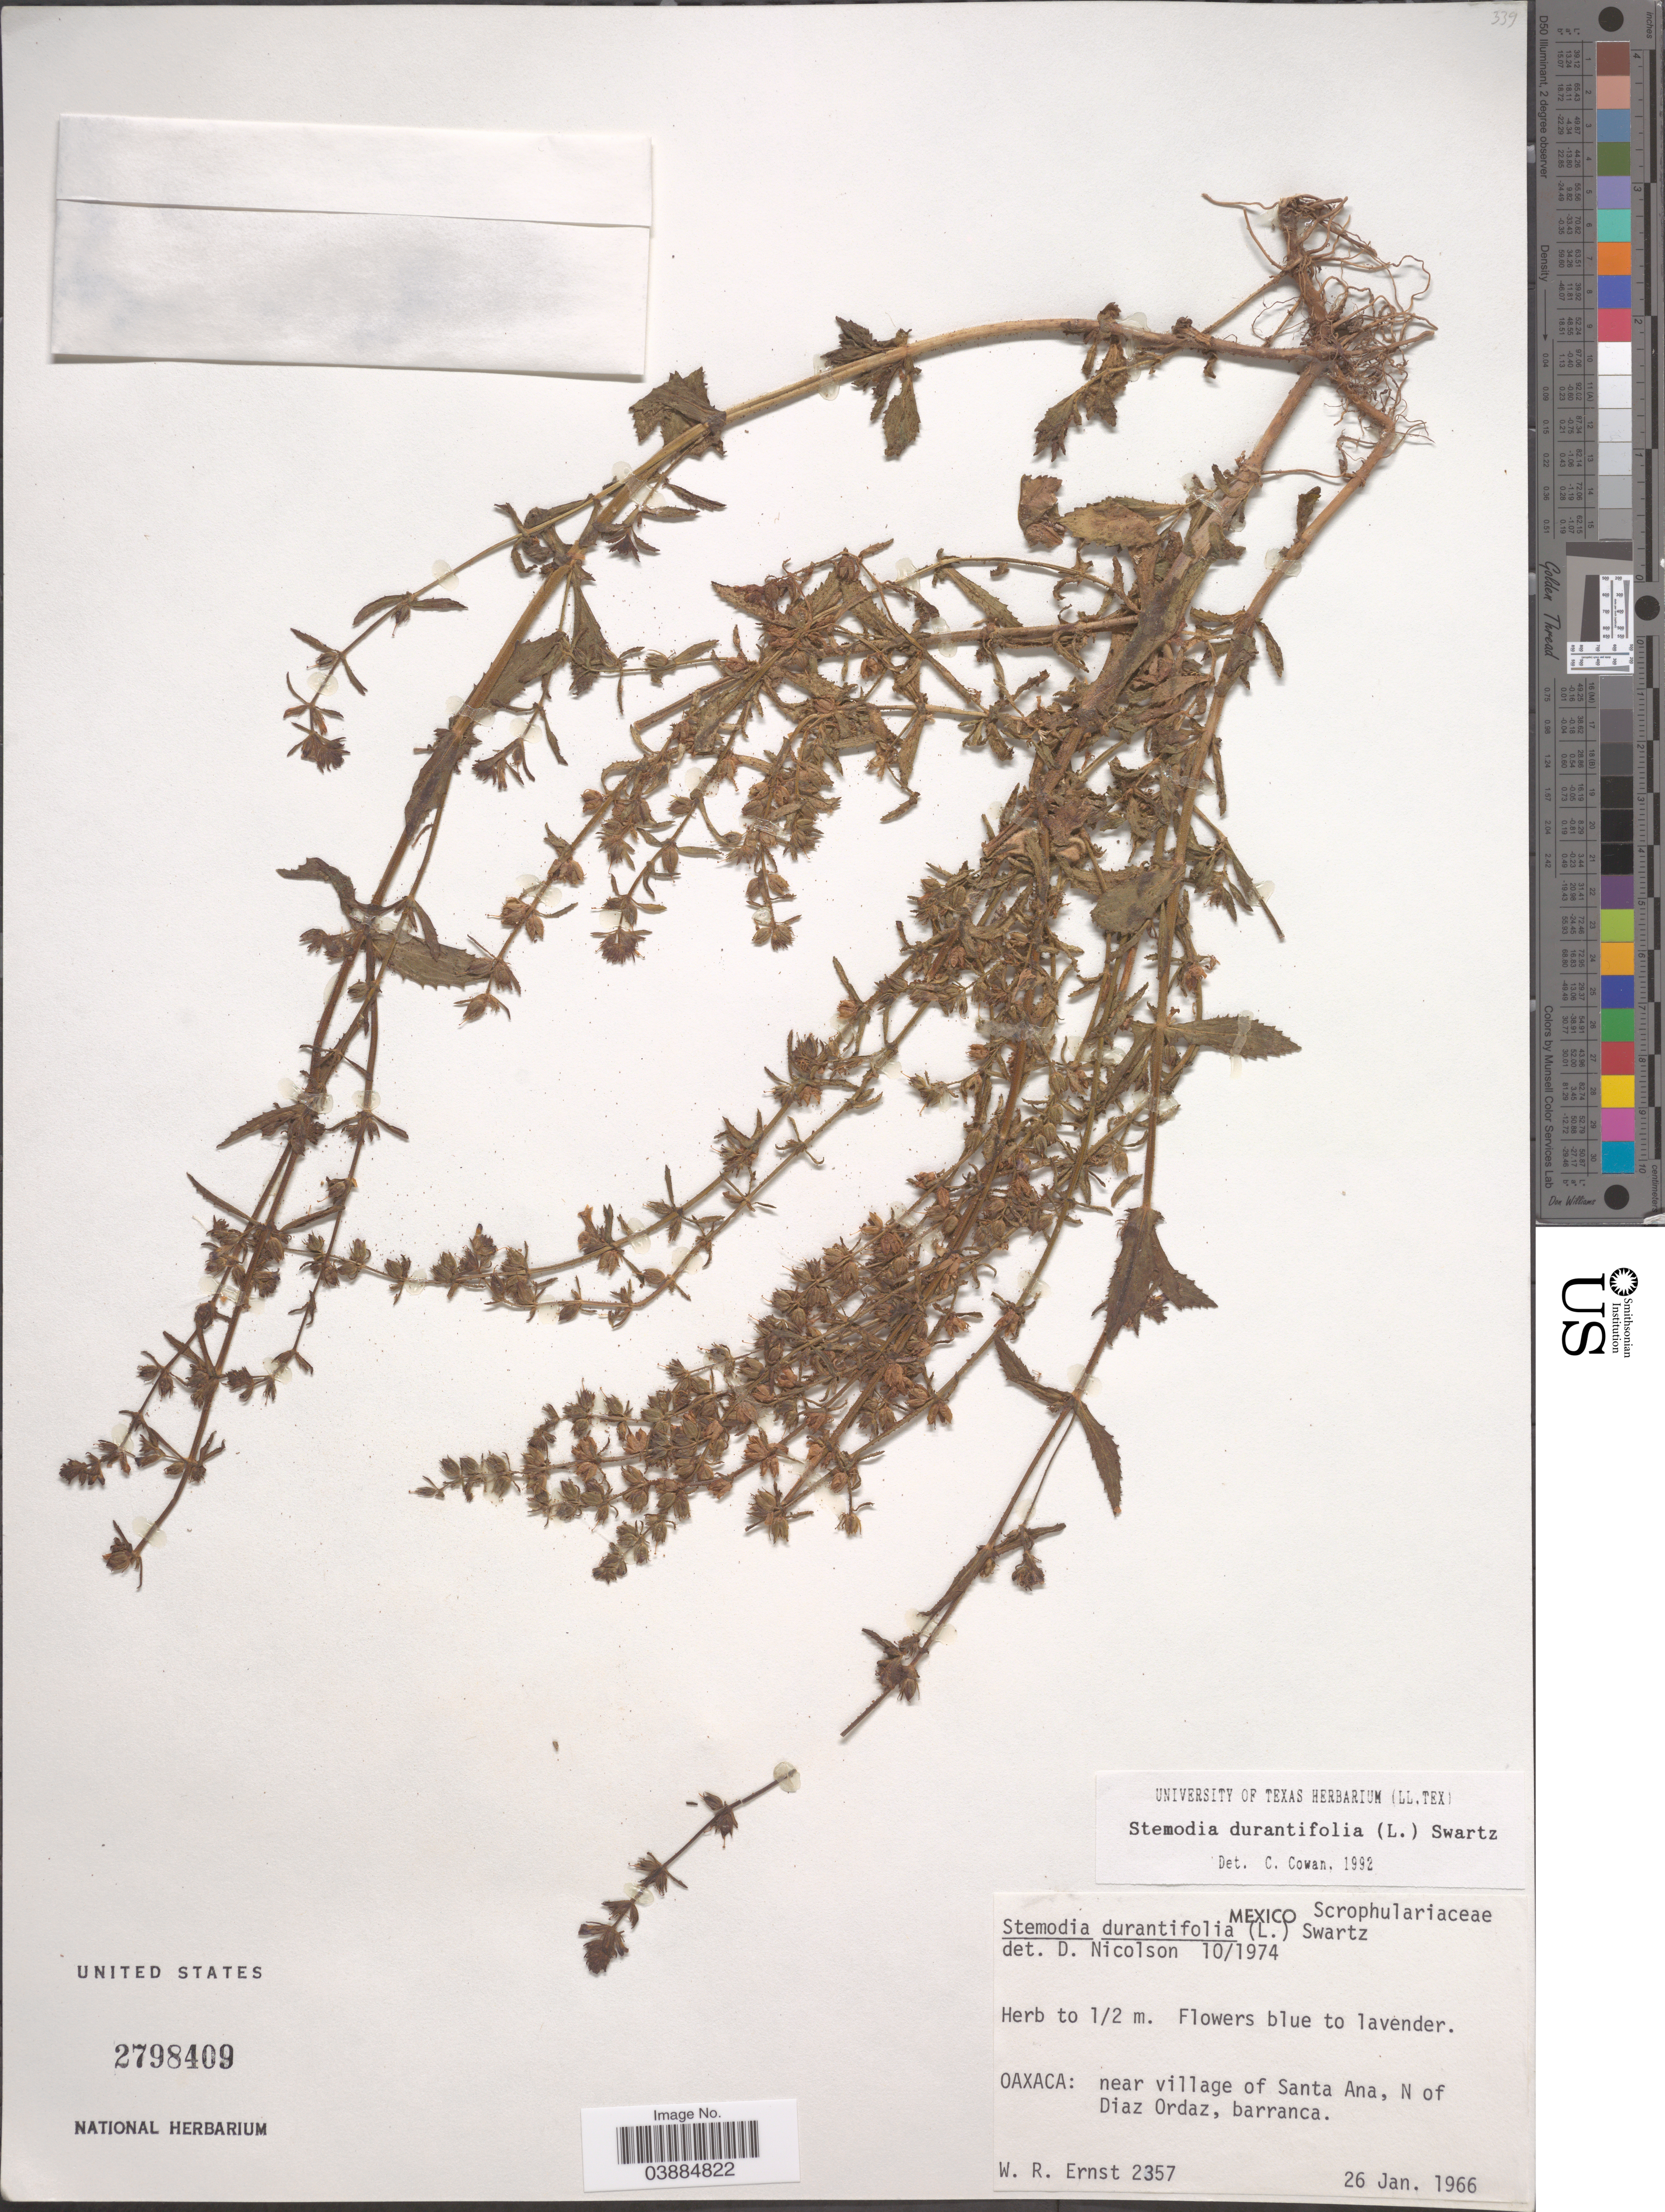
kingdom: Plantae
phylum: Tracheophyta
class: Magnoliopsida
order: Lamiales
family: Plantaginaceae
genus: Stemodia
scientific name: Stemodia durantifolia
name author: (L.) Sw.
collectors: W. R. Ernst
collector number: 2357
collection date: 1966-01-26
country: Mexico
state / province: Oaxaca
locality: Near village of Santa Ana, N of Diaz Ordaz, barranca.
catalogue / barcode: US 2798409